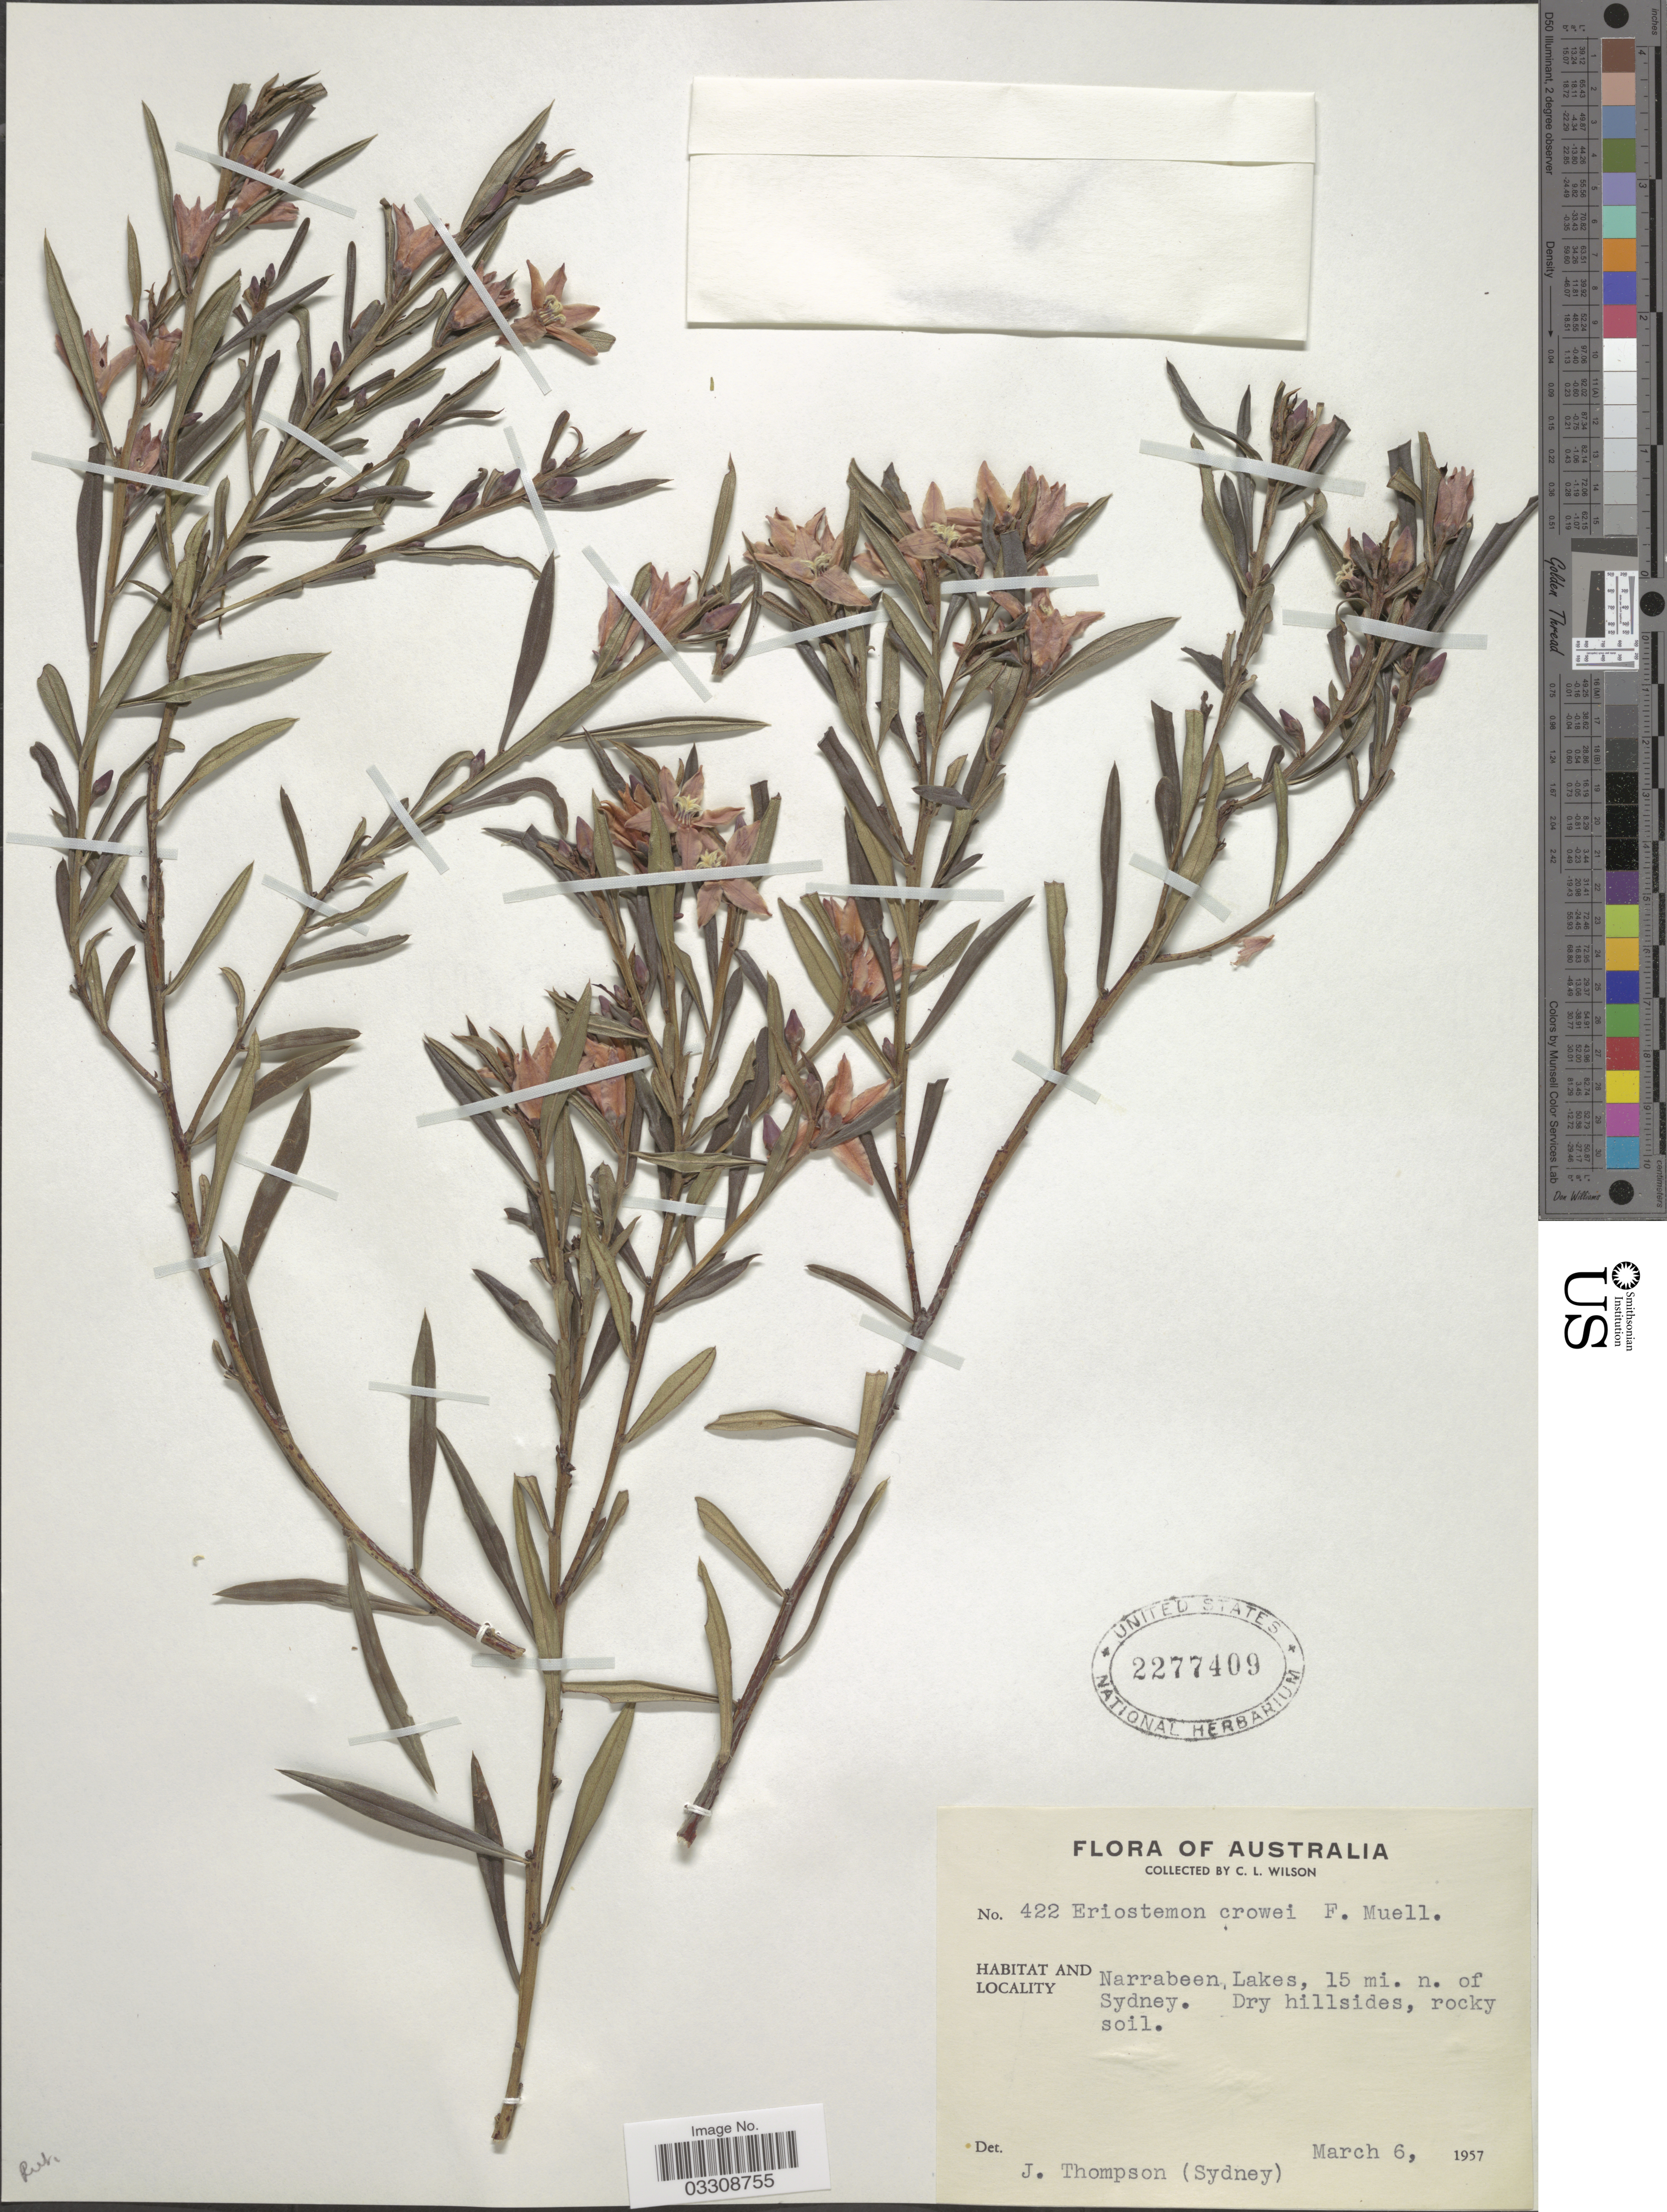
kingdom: Plantae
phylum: Tracheophyta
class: Magnoliopsida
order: Sapindales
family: Rutaceae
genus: Crowea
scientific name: Crowea exalata subsp. exalata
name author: F. Muell.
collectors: C. L. Wilson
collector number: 422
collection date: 1957-03-06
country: Australia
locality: Narrabeen Lakes, 15 mi. n. of Sydney.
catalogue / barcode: US 2277409